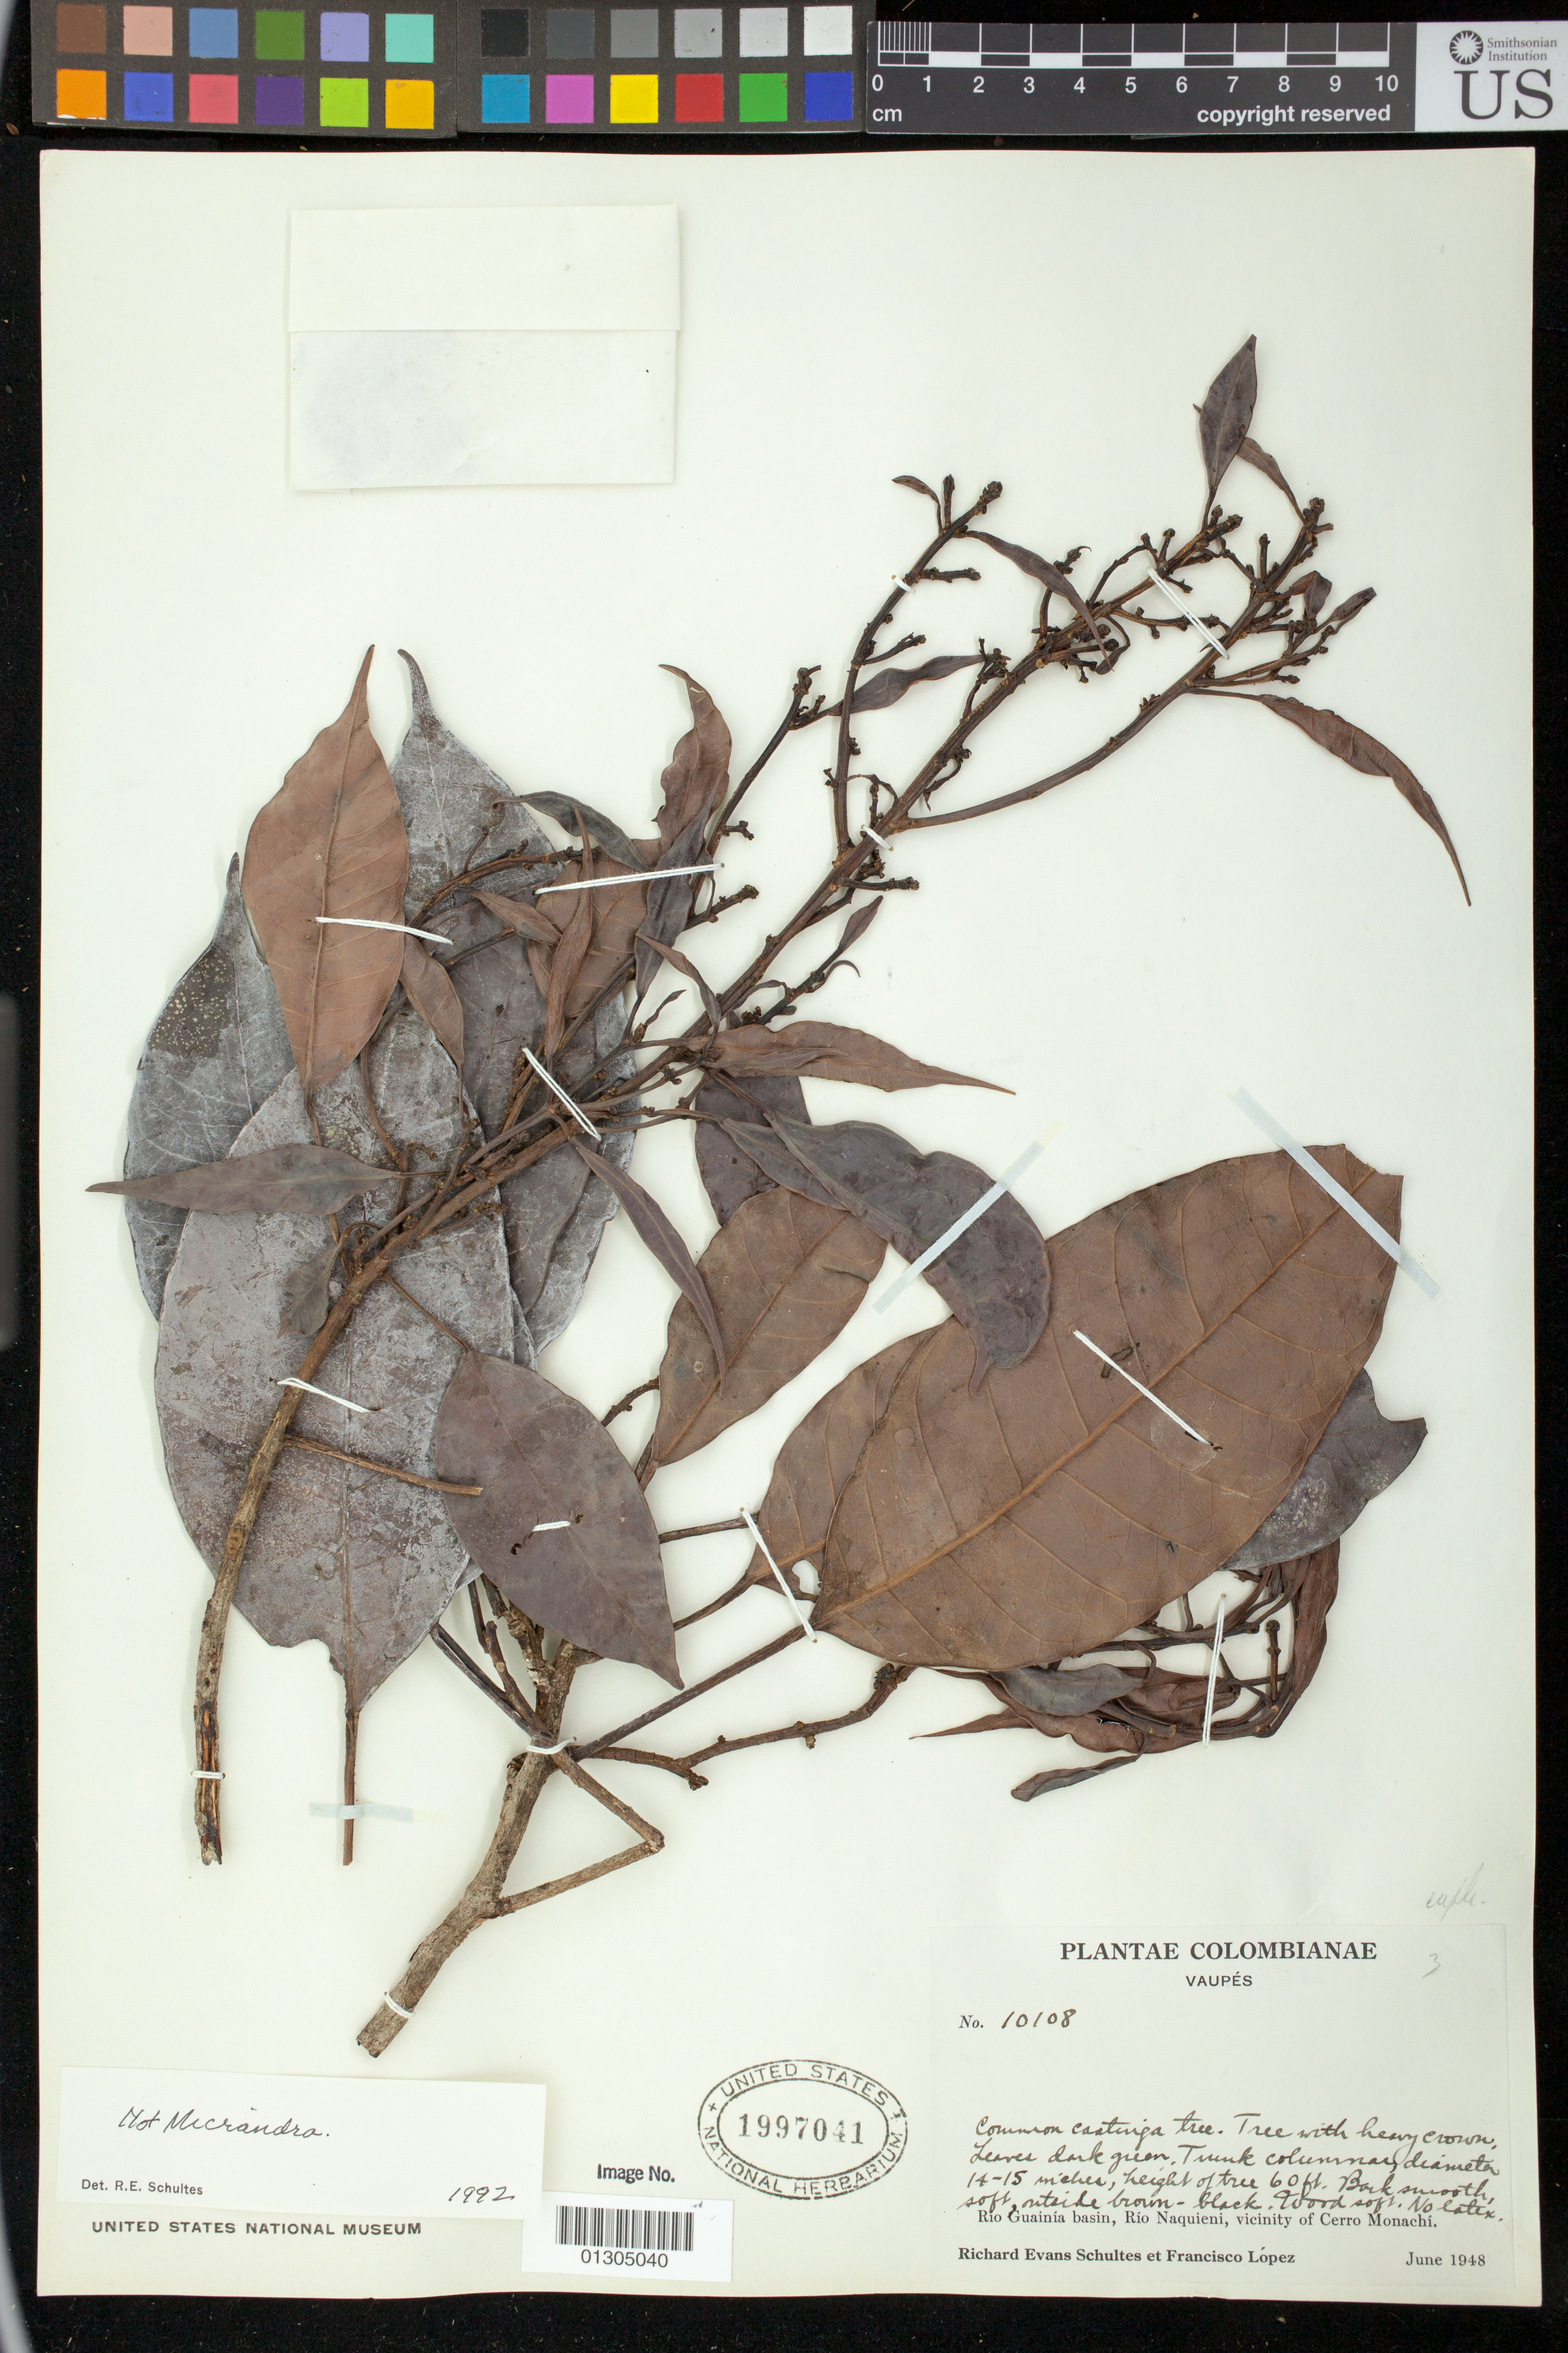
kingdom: Plantae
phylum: Tracheophyta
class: Magnoliopsida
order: Malpighiales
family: Euphorbiaceae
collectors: R. E. Schultes & F. Lopéz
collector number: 10108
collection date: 1948-06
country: Colombia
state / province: Guainía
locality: Rio Guainia basin, Rio Naquieni, vicinity of Cerro Monachi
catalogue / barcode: US 1997041